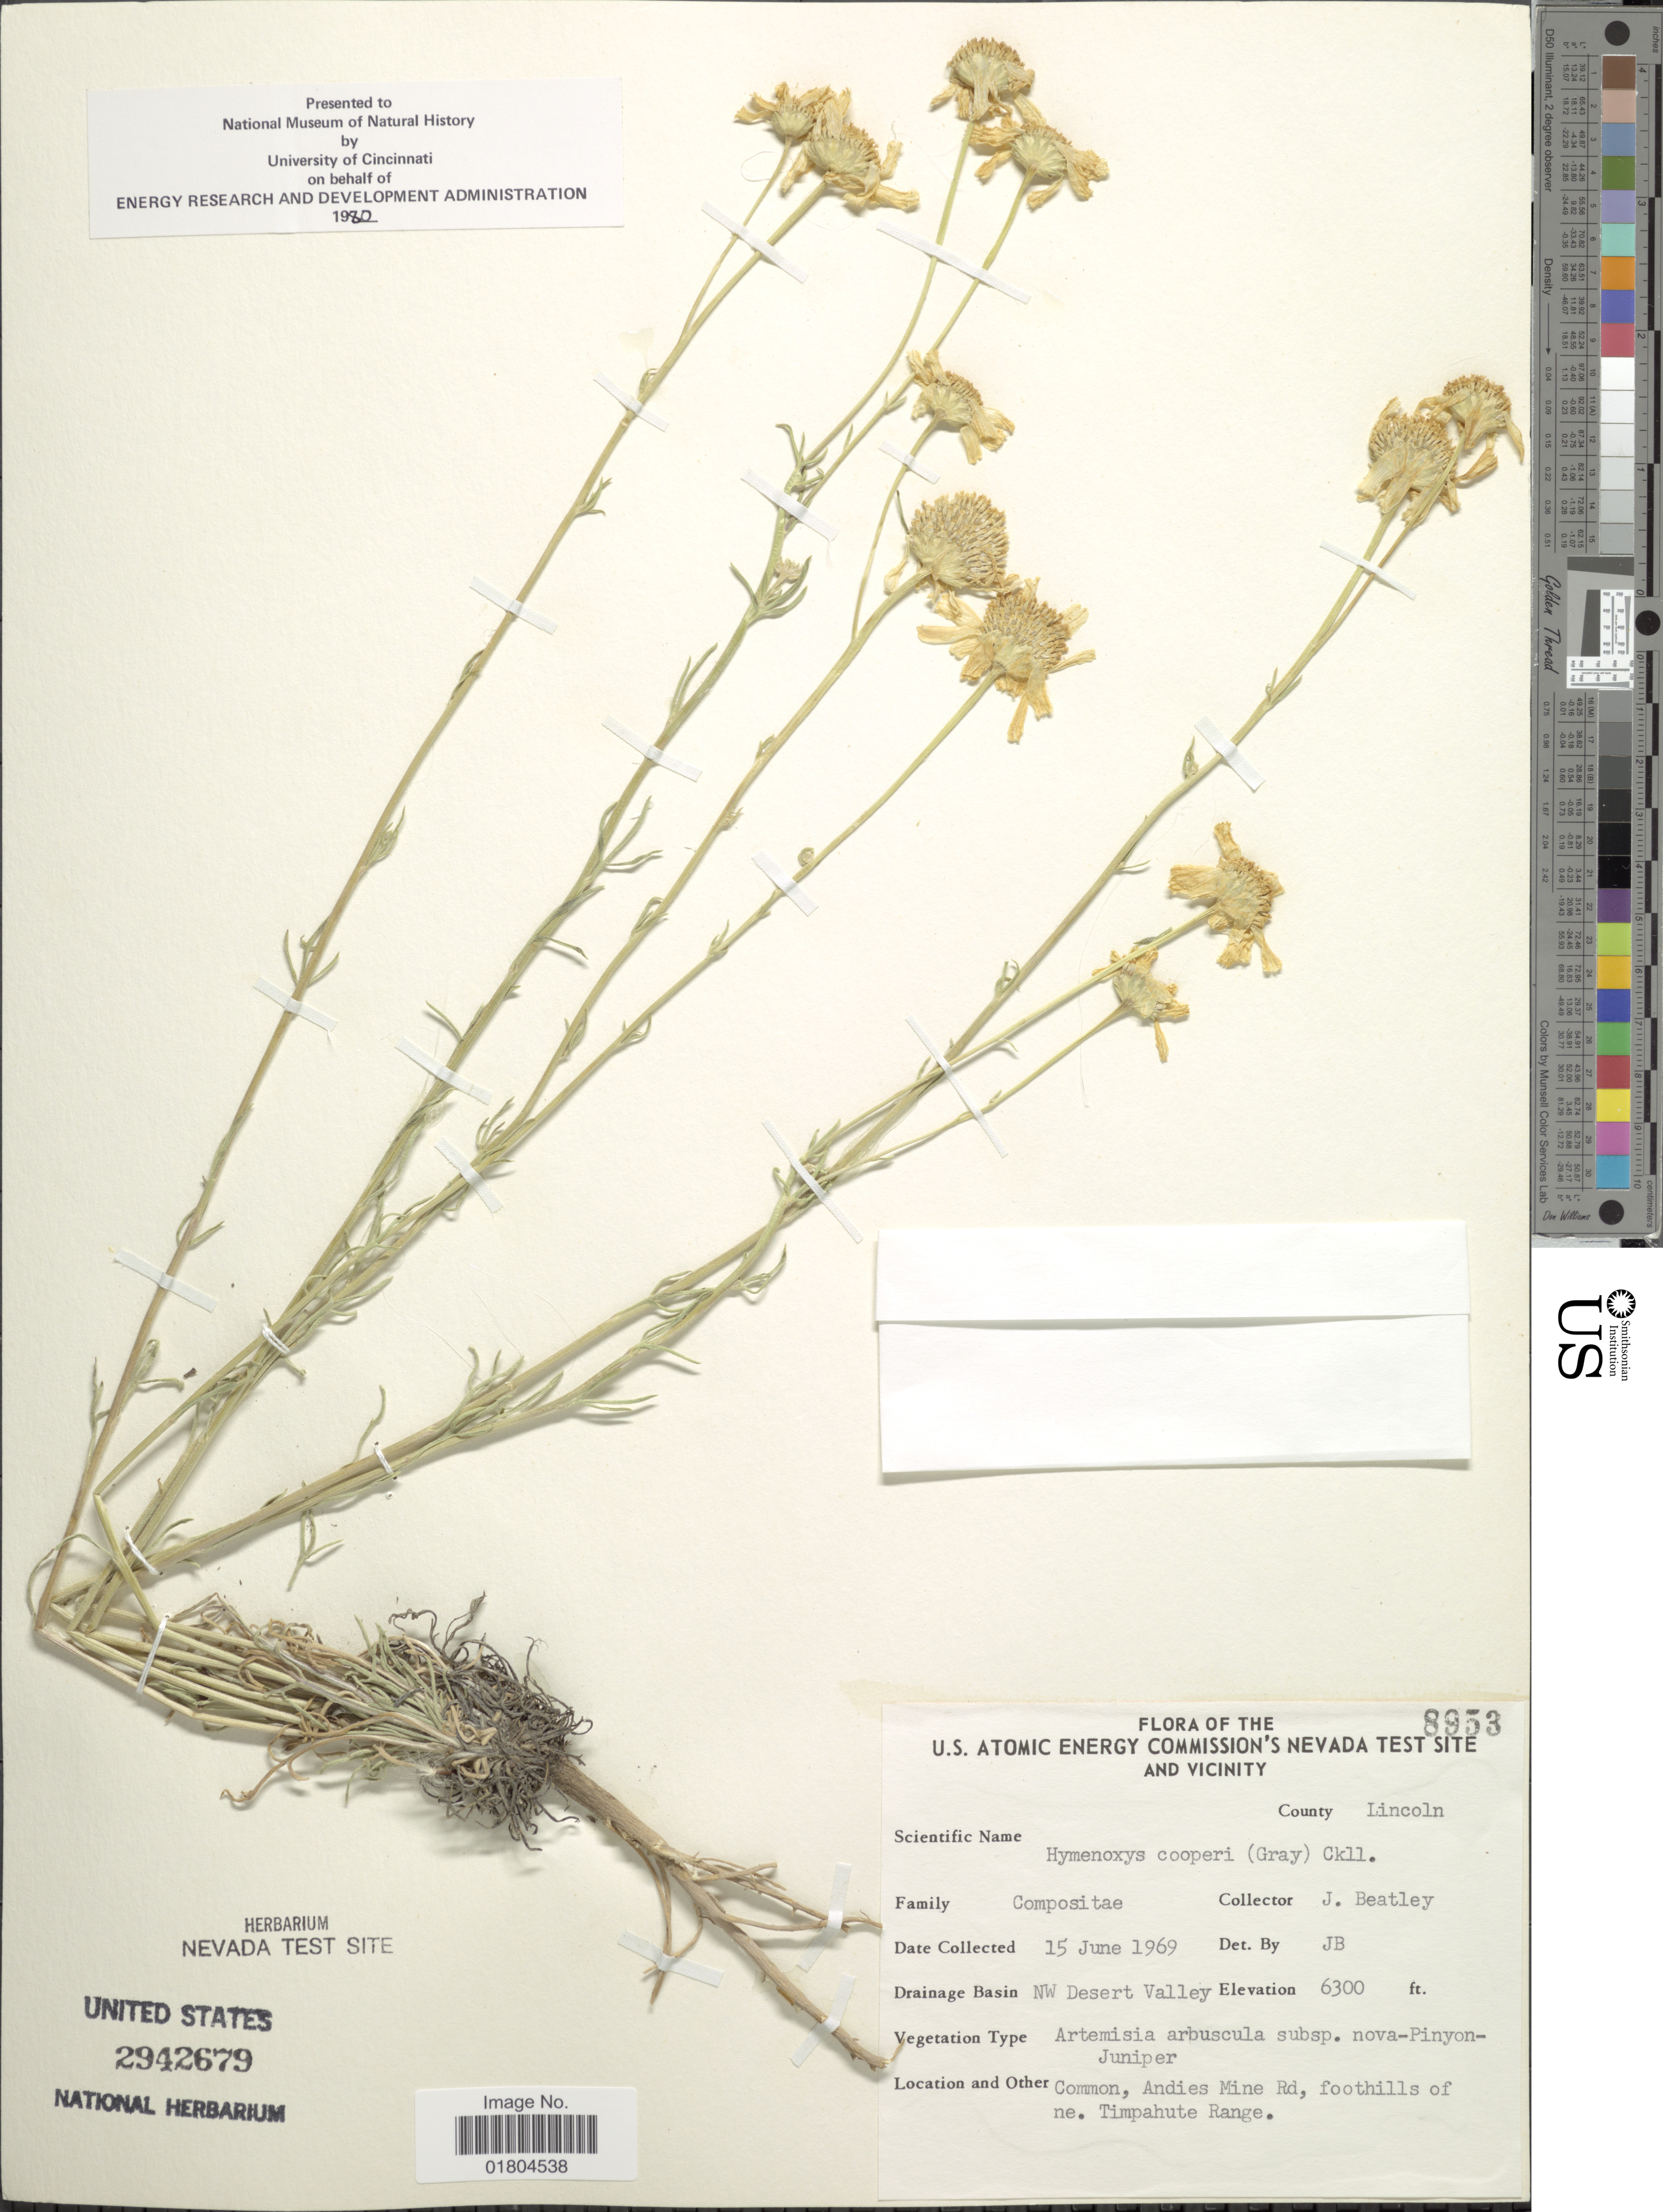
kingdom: Plantae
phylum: Tracheophyta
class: Magnoliopsida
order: Asterales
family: Asteraceae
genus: Hymenoxys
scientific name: Hymenoxys cooperi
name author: (A. Gray) Cockerell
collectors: J. C. Beatley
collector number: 8953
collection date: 1969-06-15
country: United States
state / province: Nevada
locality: U. S. Atomic Energy Commission's Nevada Test Site and vicinity. County Lincoln. Drainage Basin NW Desert Valley. Andies Mine Rd, foothills of ne. Timpahute Range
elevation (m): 1920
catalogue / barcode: US 2942679